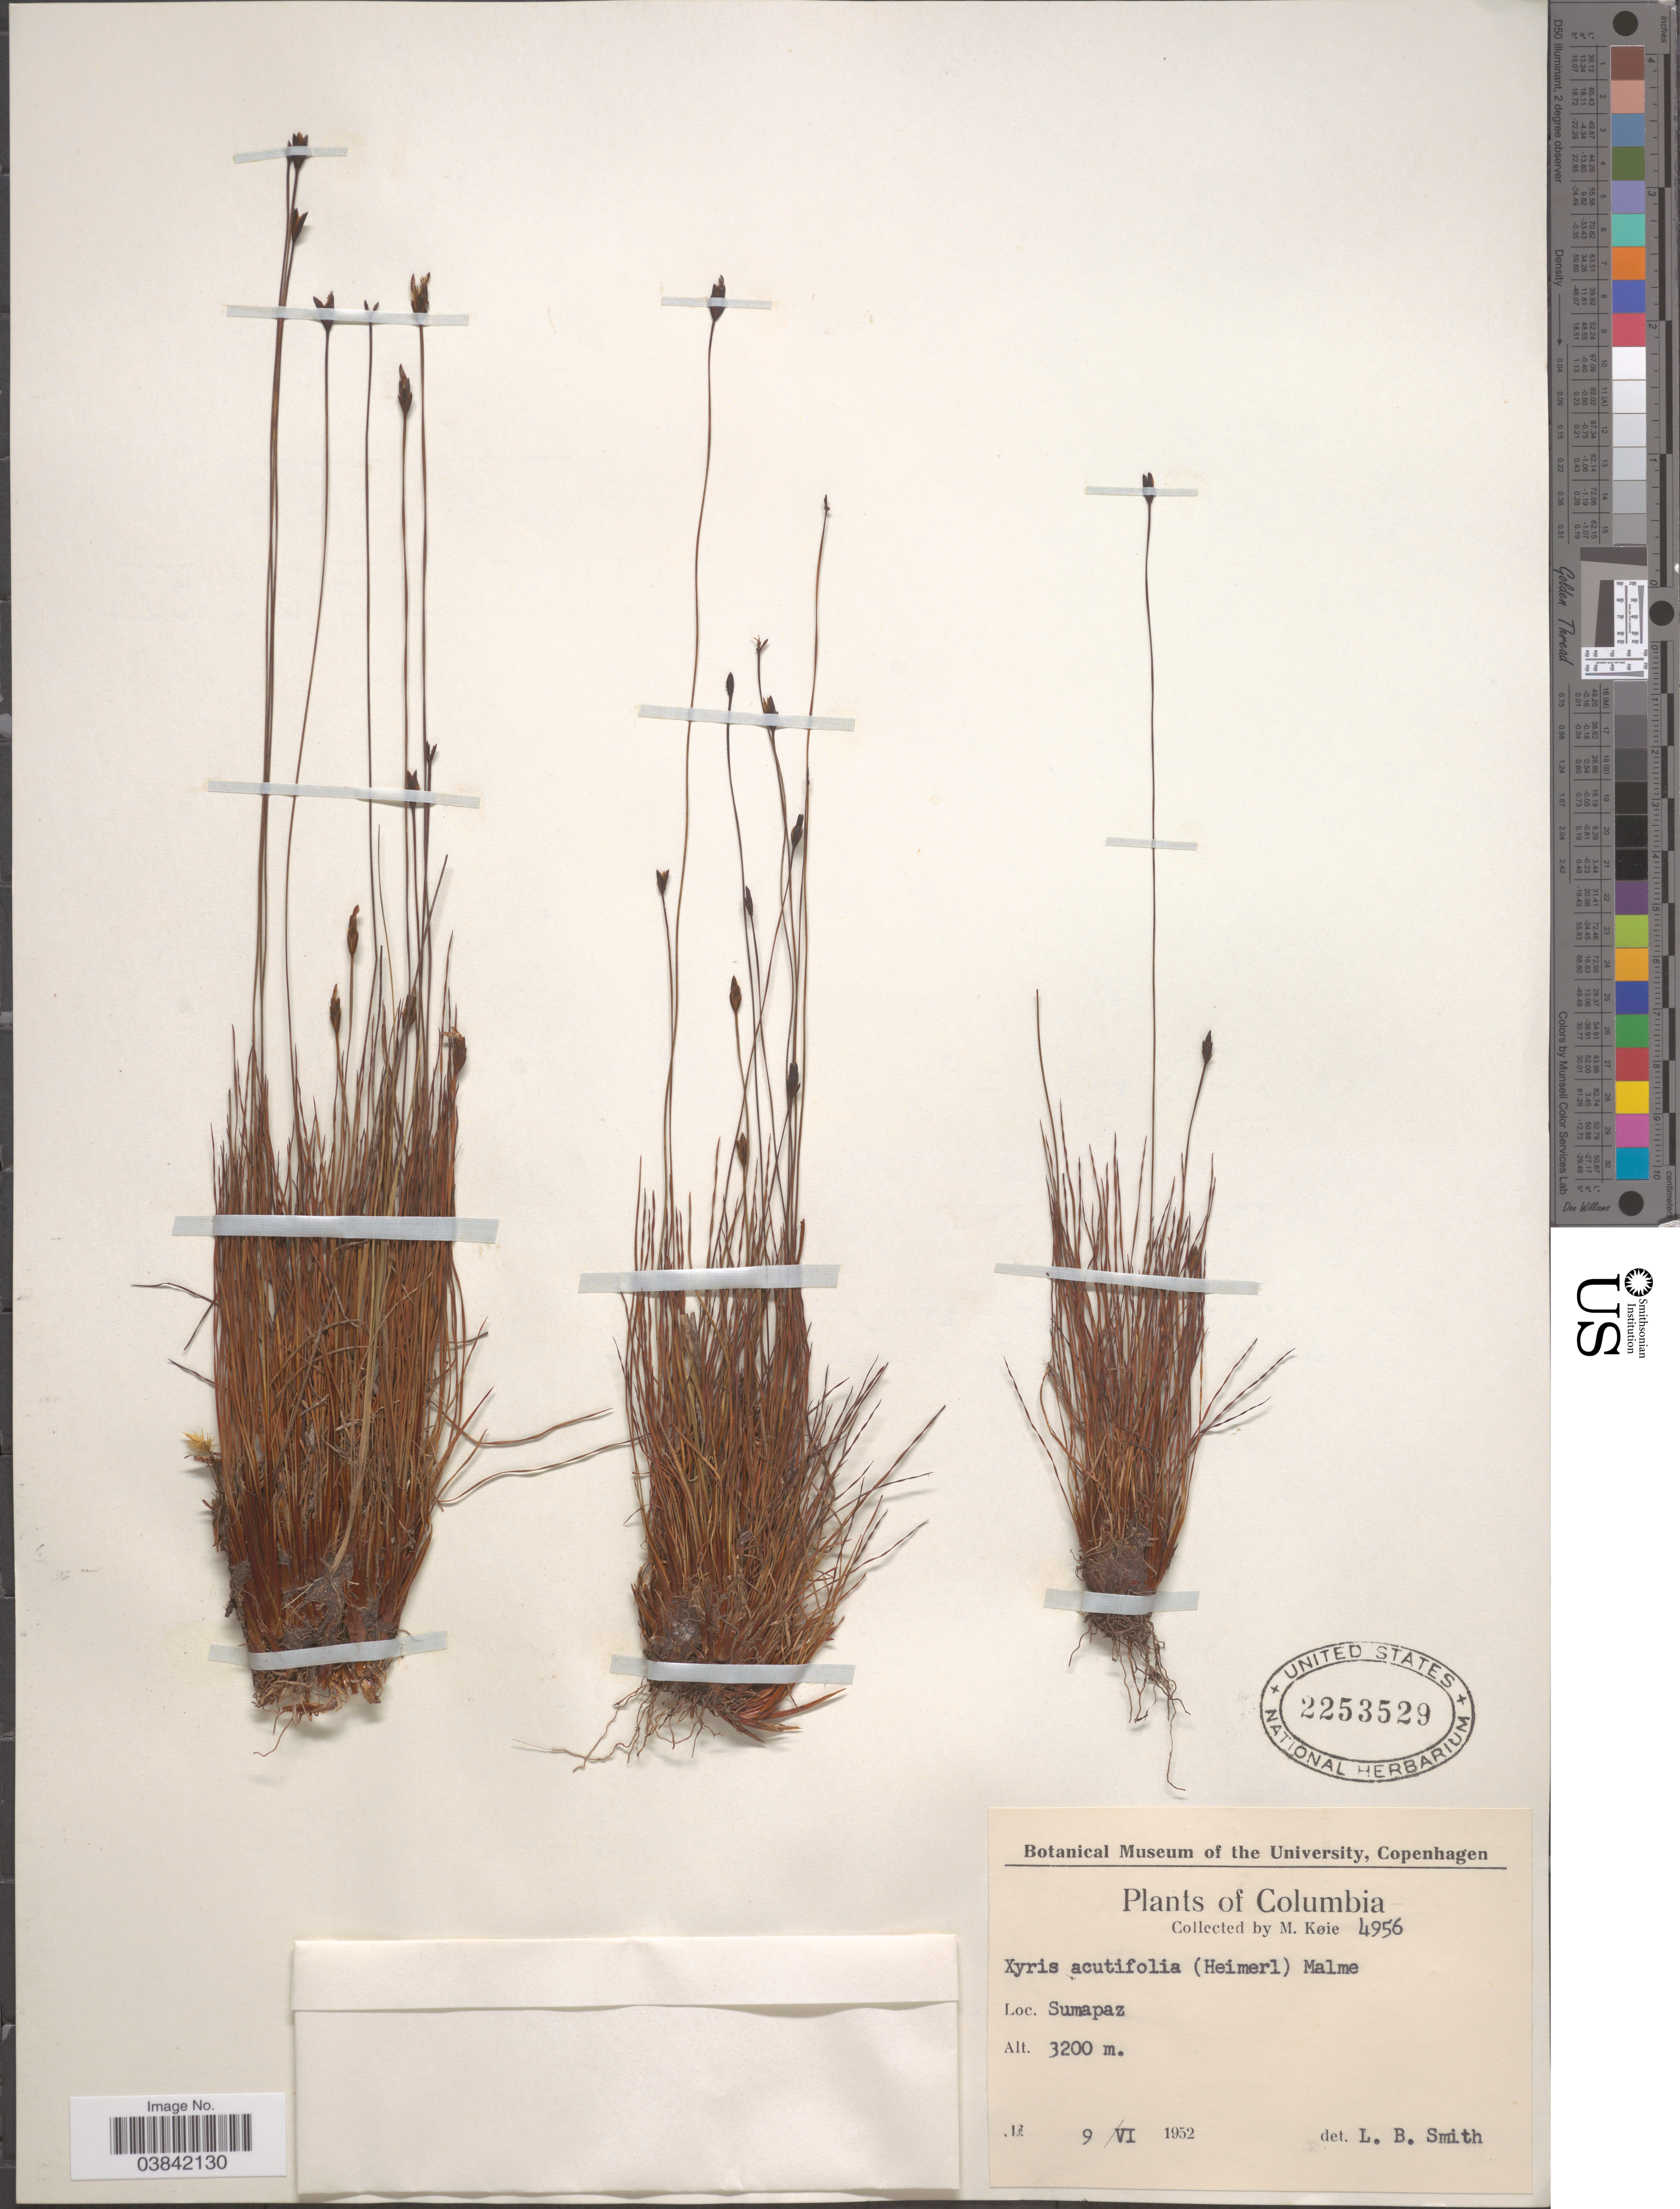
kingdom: Plantae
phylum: Tracheophyta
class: Liliopsida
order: Poales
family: Xyridaceae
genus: Xyris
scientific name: Xyris acutifolia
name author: (Heimerl) Malme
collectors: M. Köie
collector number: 4956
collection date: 1952-06-09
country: Colombia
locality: Sumapaz.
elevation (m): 3200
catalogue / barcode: US 2253529